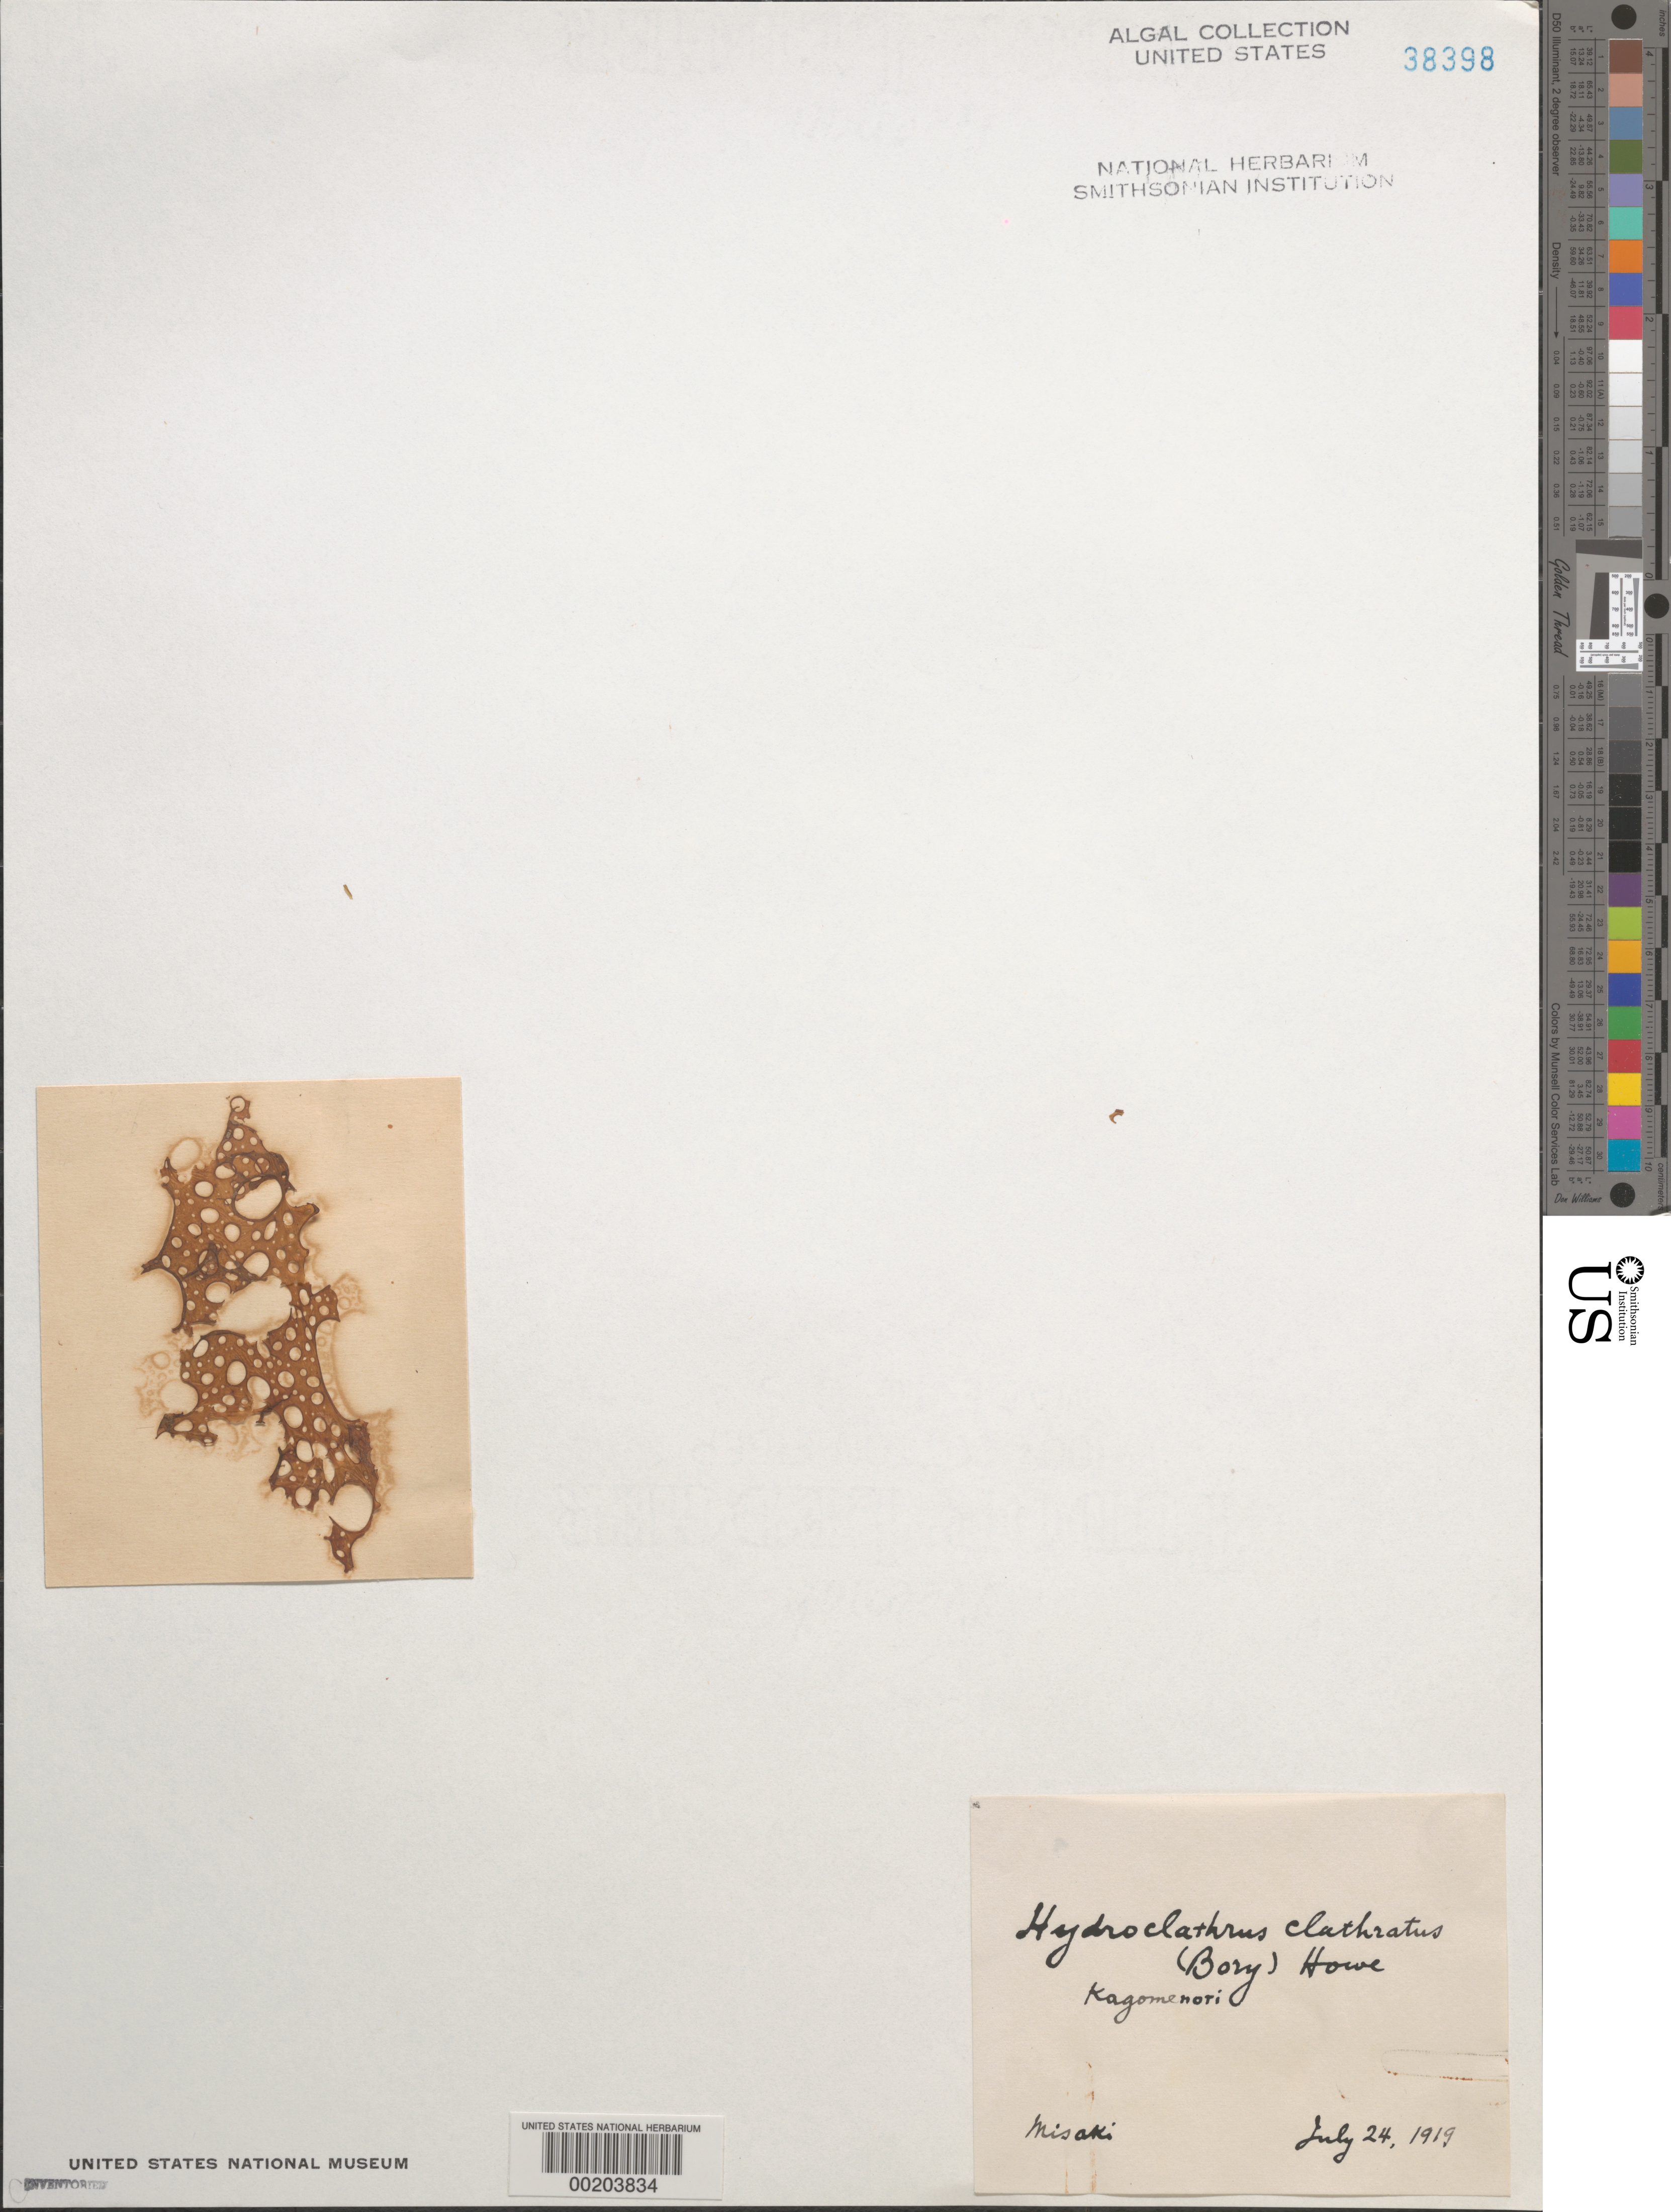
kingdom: Chromista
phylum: Ochrophyta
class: Phaeophyceae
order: Scytosiphonales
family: Scytosiphonaceae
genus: Hydroclathrus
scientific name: Hydroclathrus clathratus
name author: (C. Agardh) M. Howe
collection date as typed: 24 Jul 1919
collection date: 1919-07-24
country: Japan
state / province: Kanagawa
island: Honshu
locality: Misaki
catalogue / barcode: US 38398